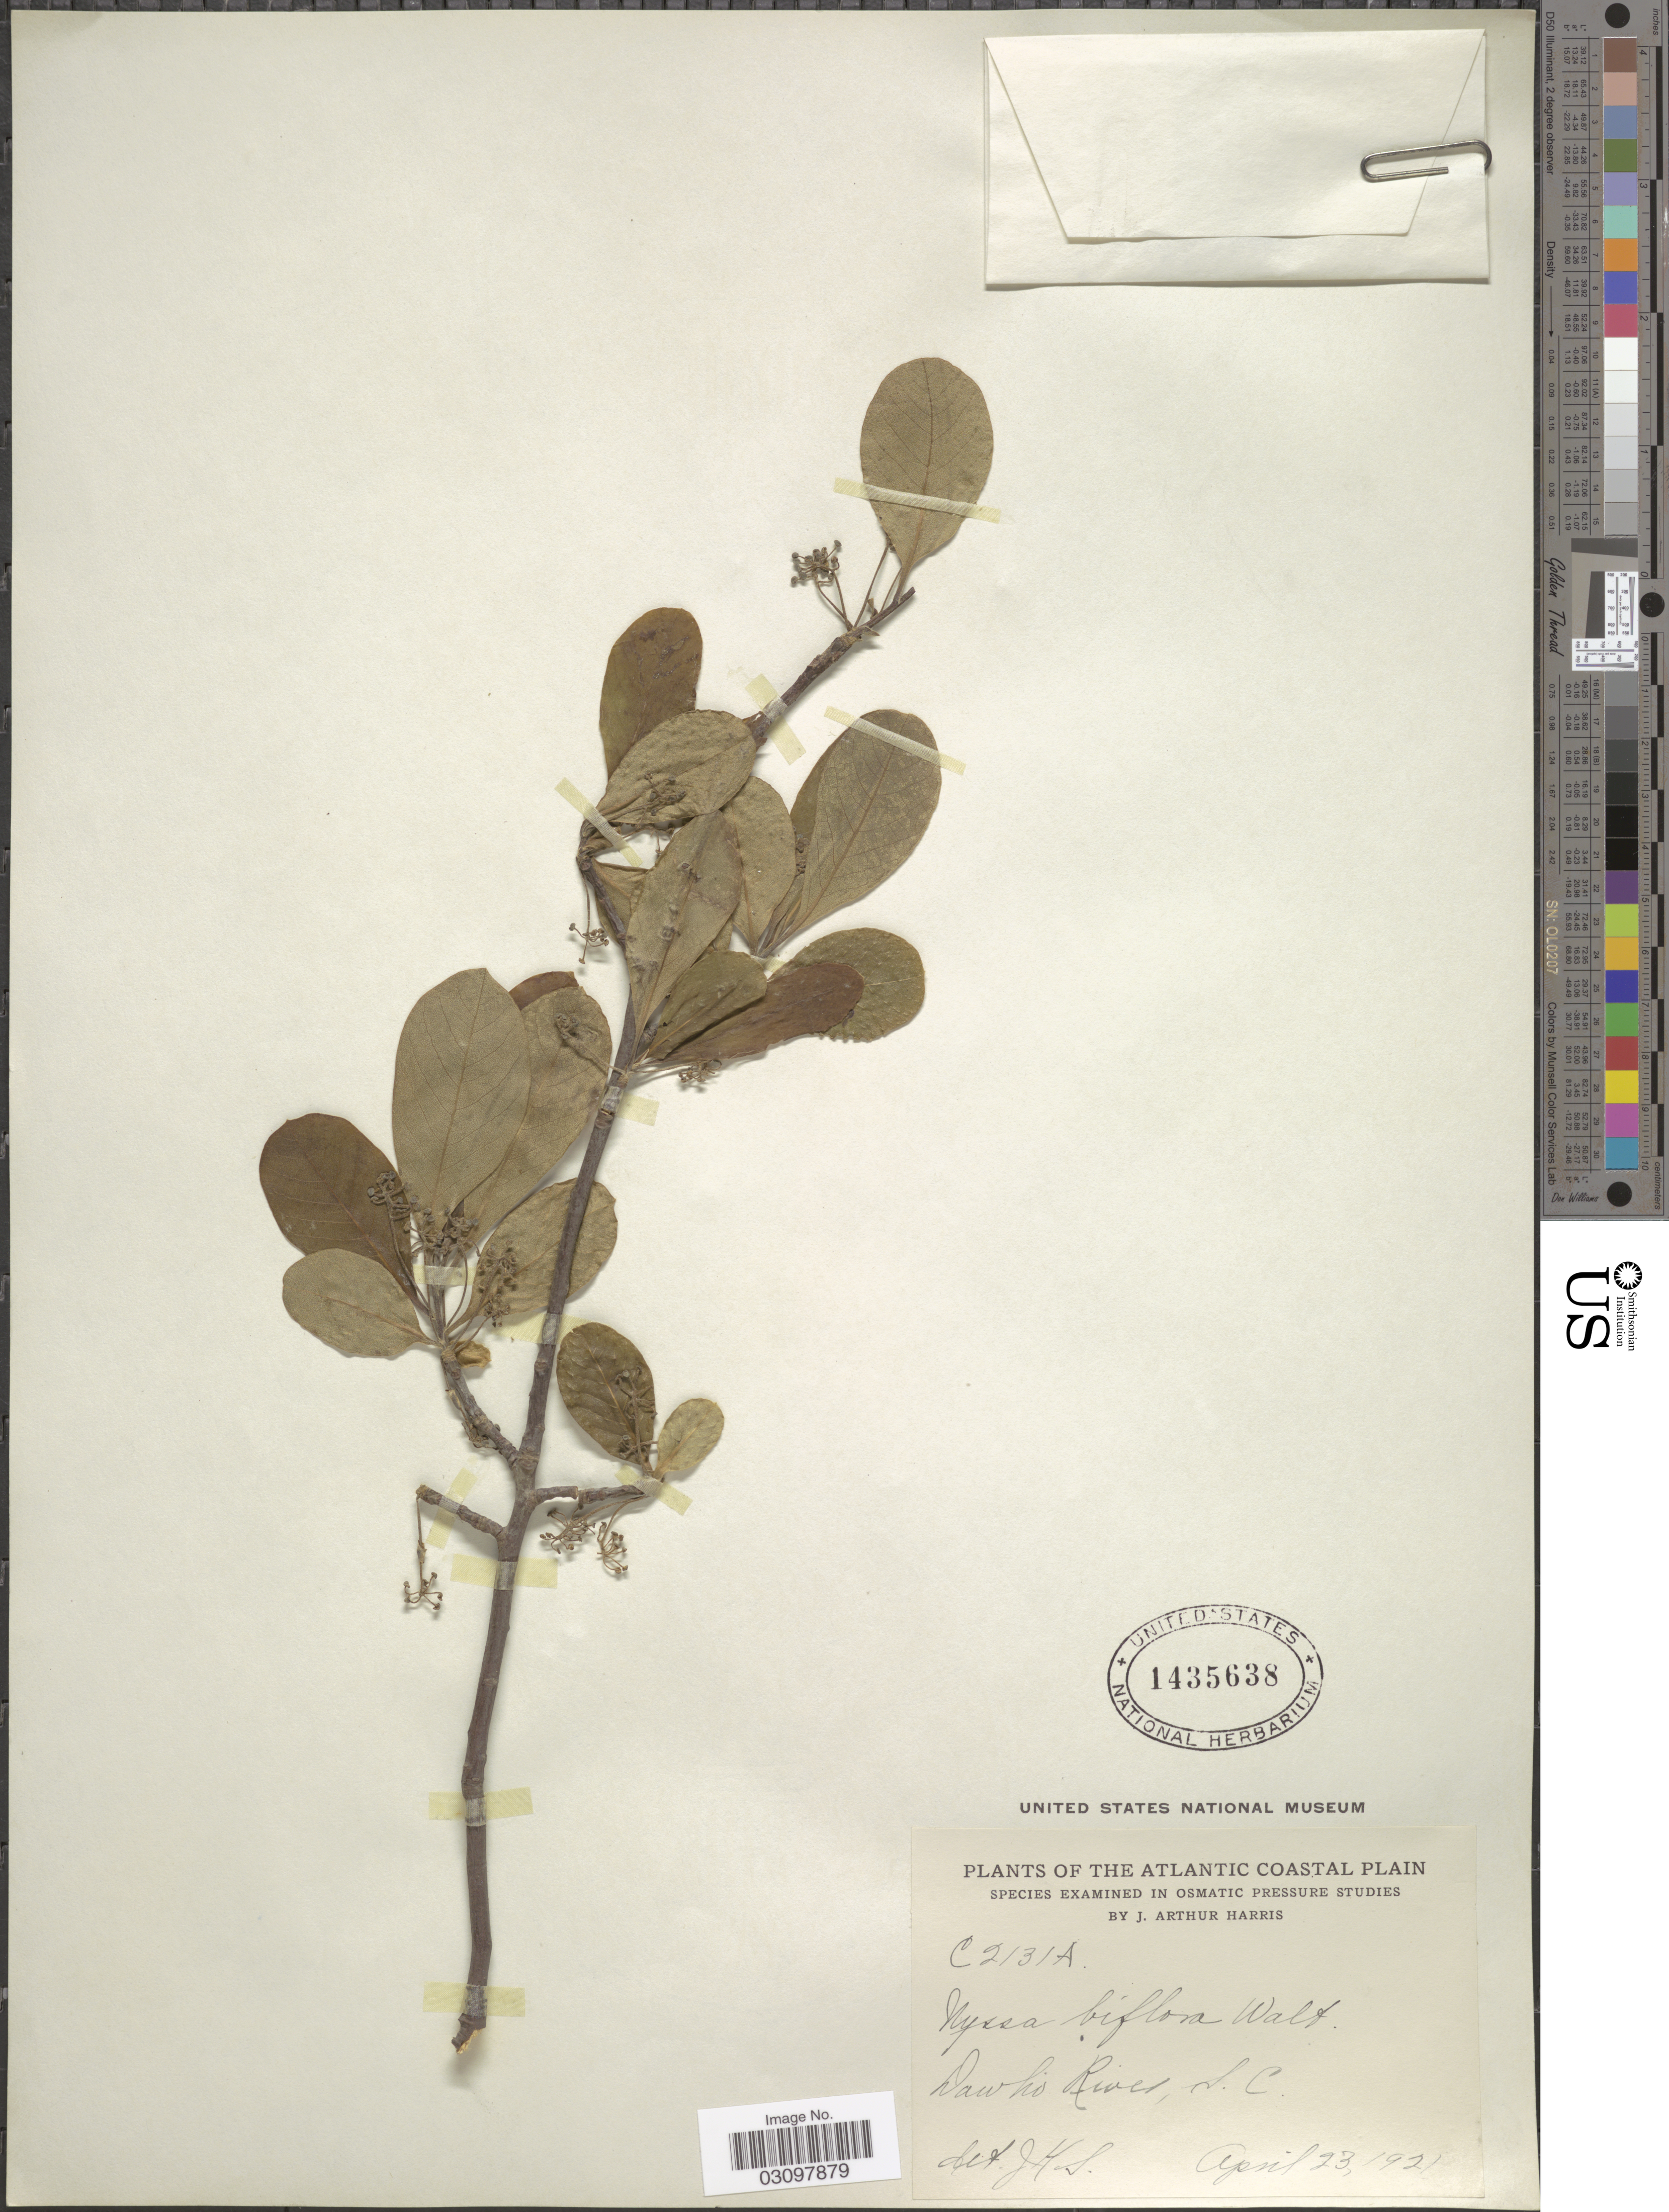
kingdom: Plantae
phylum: Tracheophyta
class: Magnoliopsida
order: Cornales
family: Nyssaceae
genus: Nyssa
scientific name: Nyssa biflora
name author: Walter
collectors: J. A. Harris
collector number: C2131A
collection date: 1921-04-23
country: United States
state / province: South Carolina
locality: The Atlantic Coastal Plain. Dawhoo River, S. C.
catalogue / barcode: US 1435638